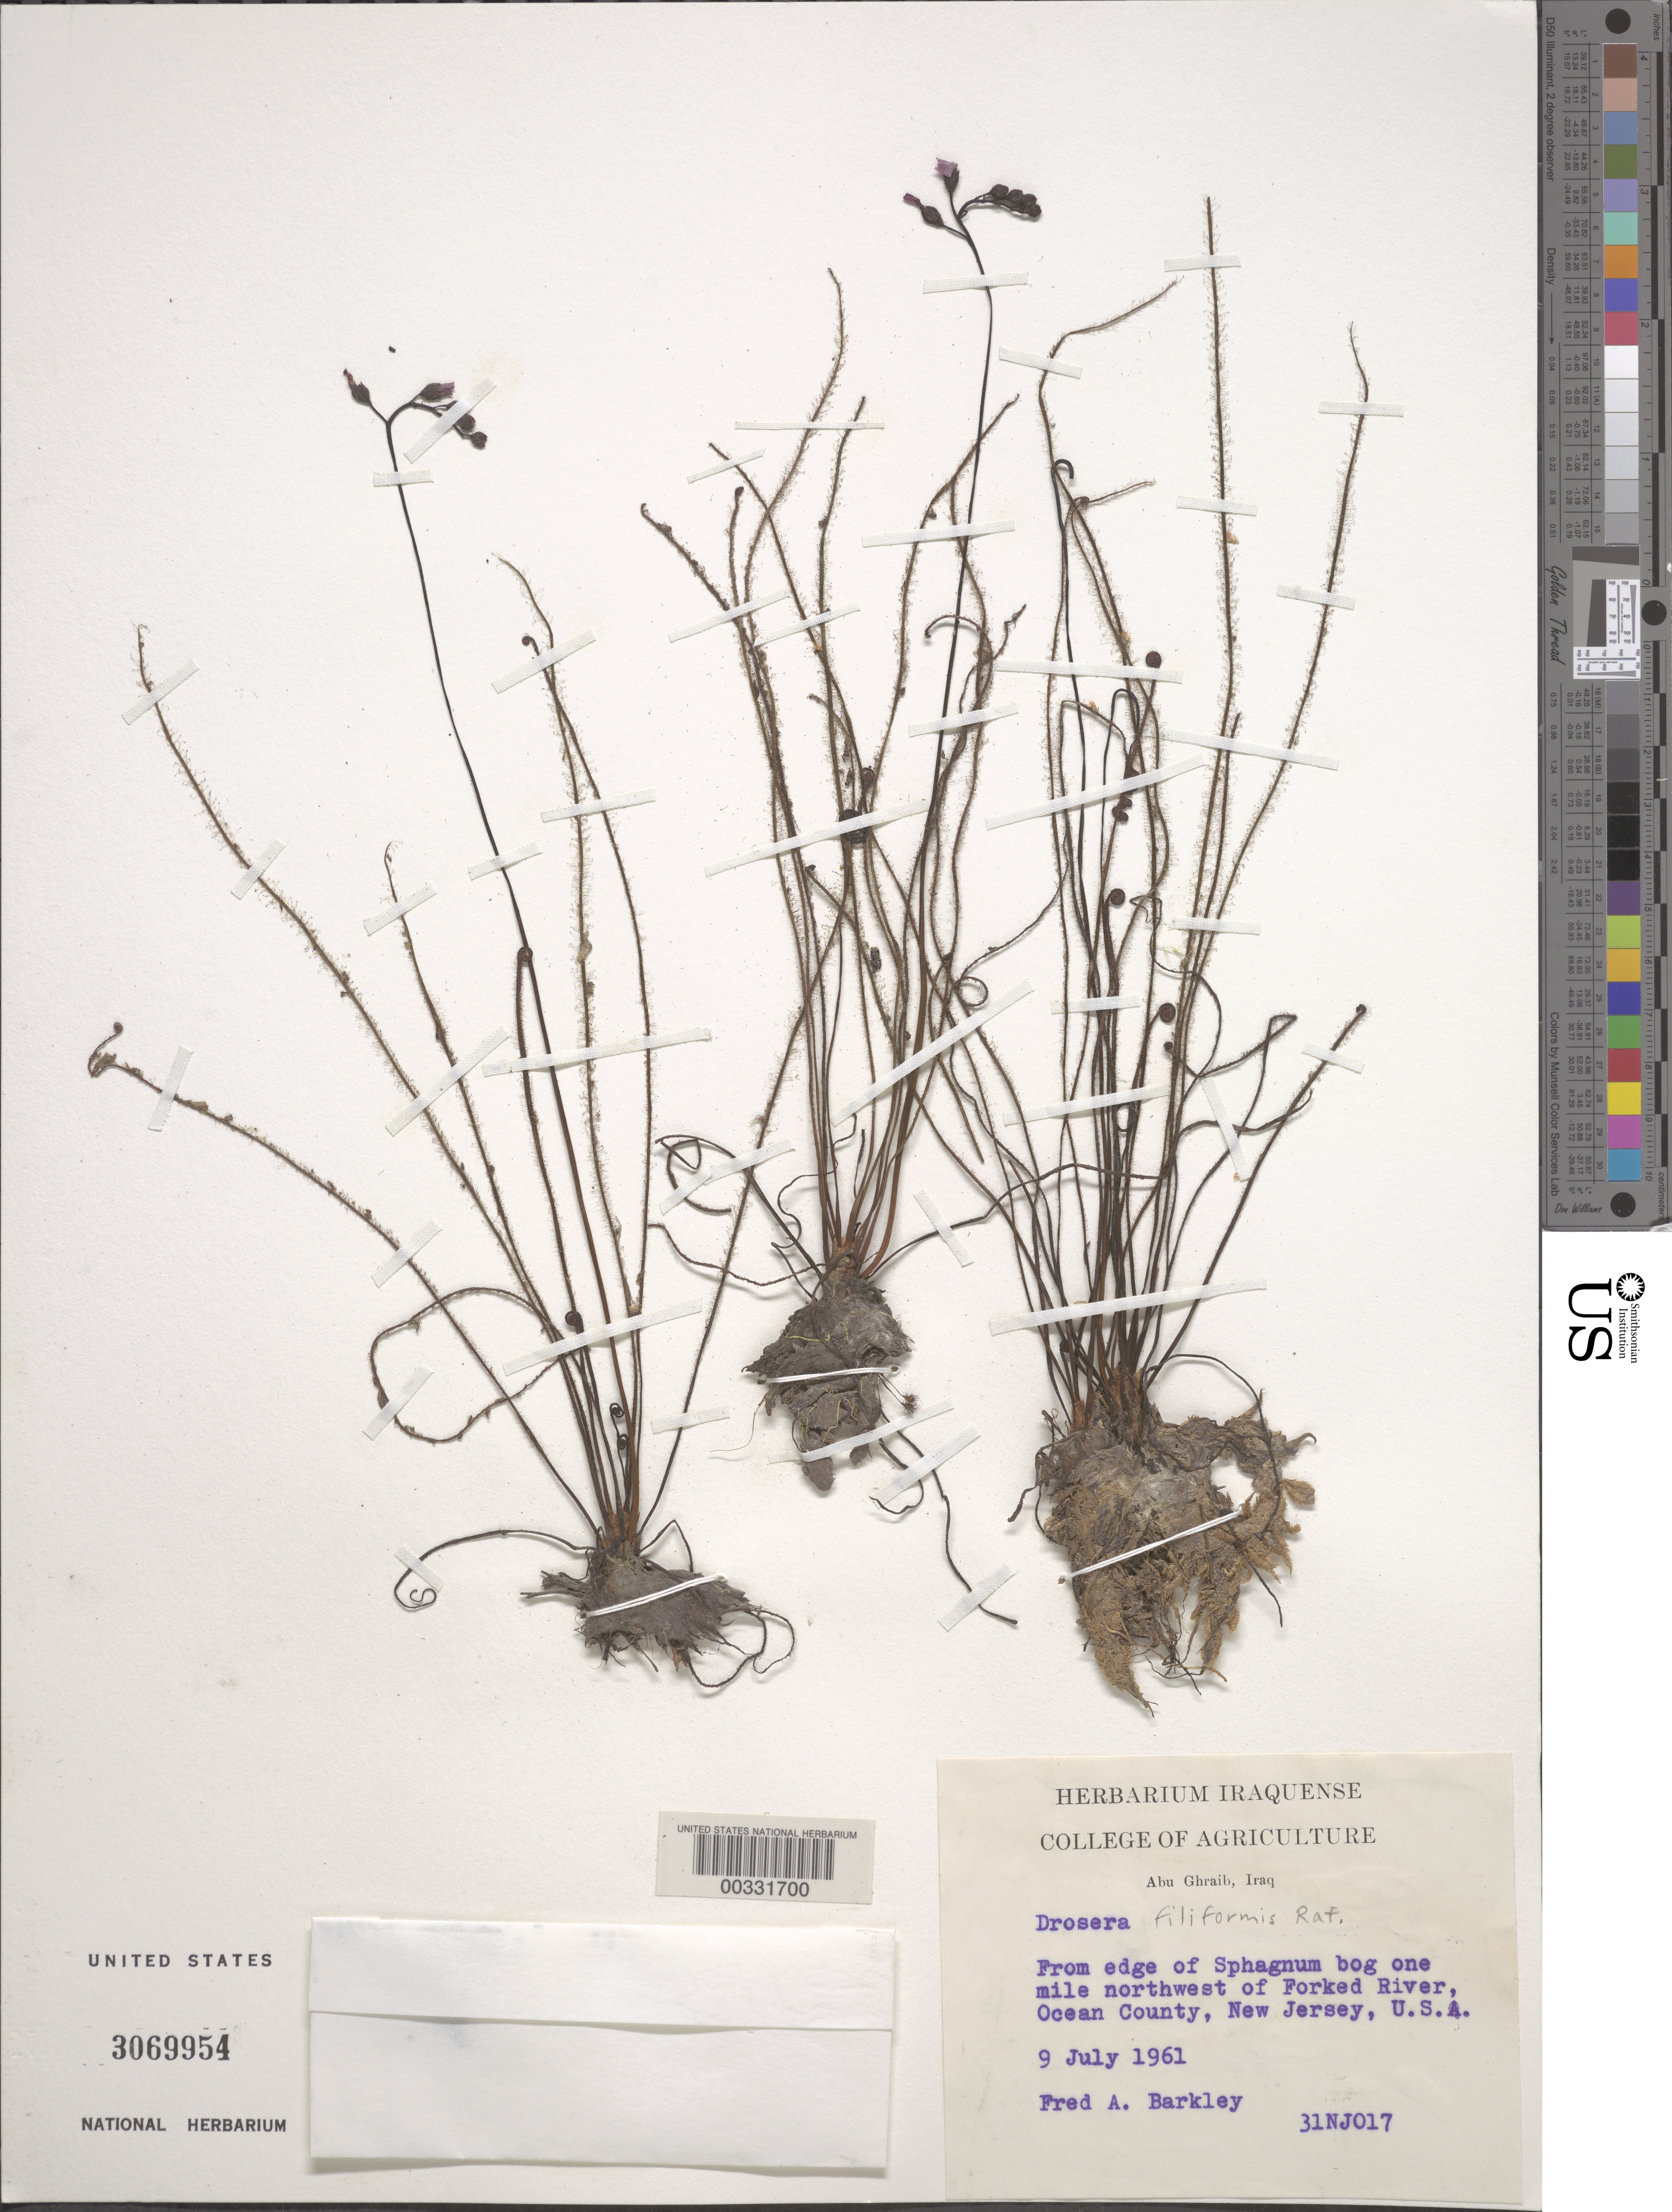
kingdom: Plantae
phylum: Tracheophyta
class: Magnoliopsida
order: Caryophyllales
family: Droseraceae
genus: Drosera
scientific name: Drosera filiformis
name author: Raf.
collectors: F. A. Barkley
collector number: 31nj017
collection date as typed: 09 Jul 1961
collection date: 1961-07-09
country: United States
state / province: New Jersey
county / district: Ocean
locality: Forked river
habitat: Edge of sphagnum bog one mile nw of forked river.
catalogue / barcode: US 3069954